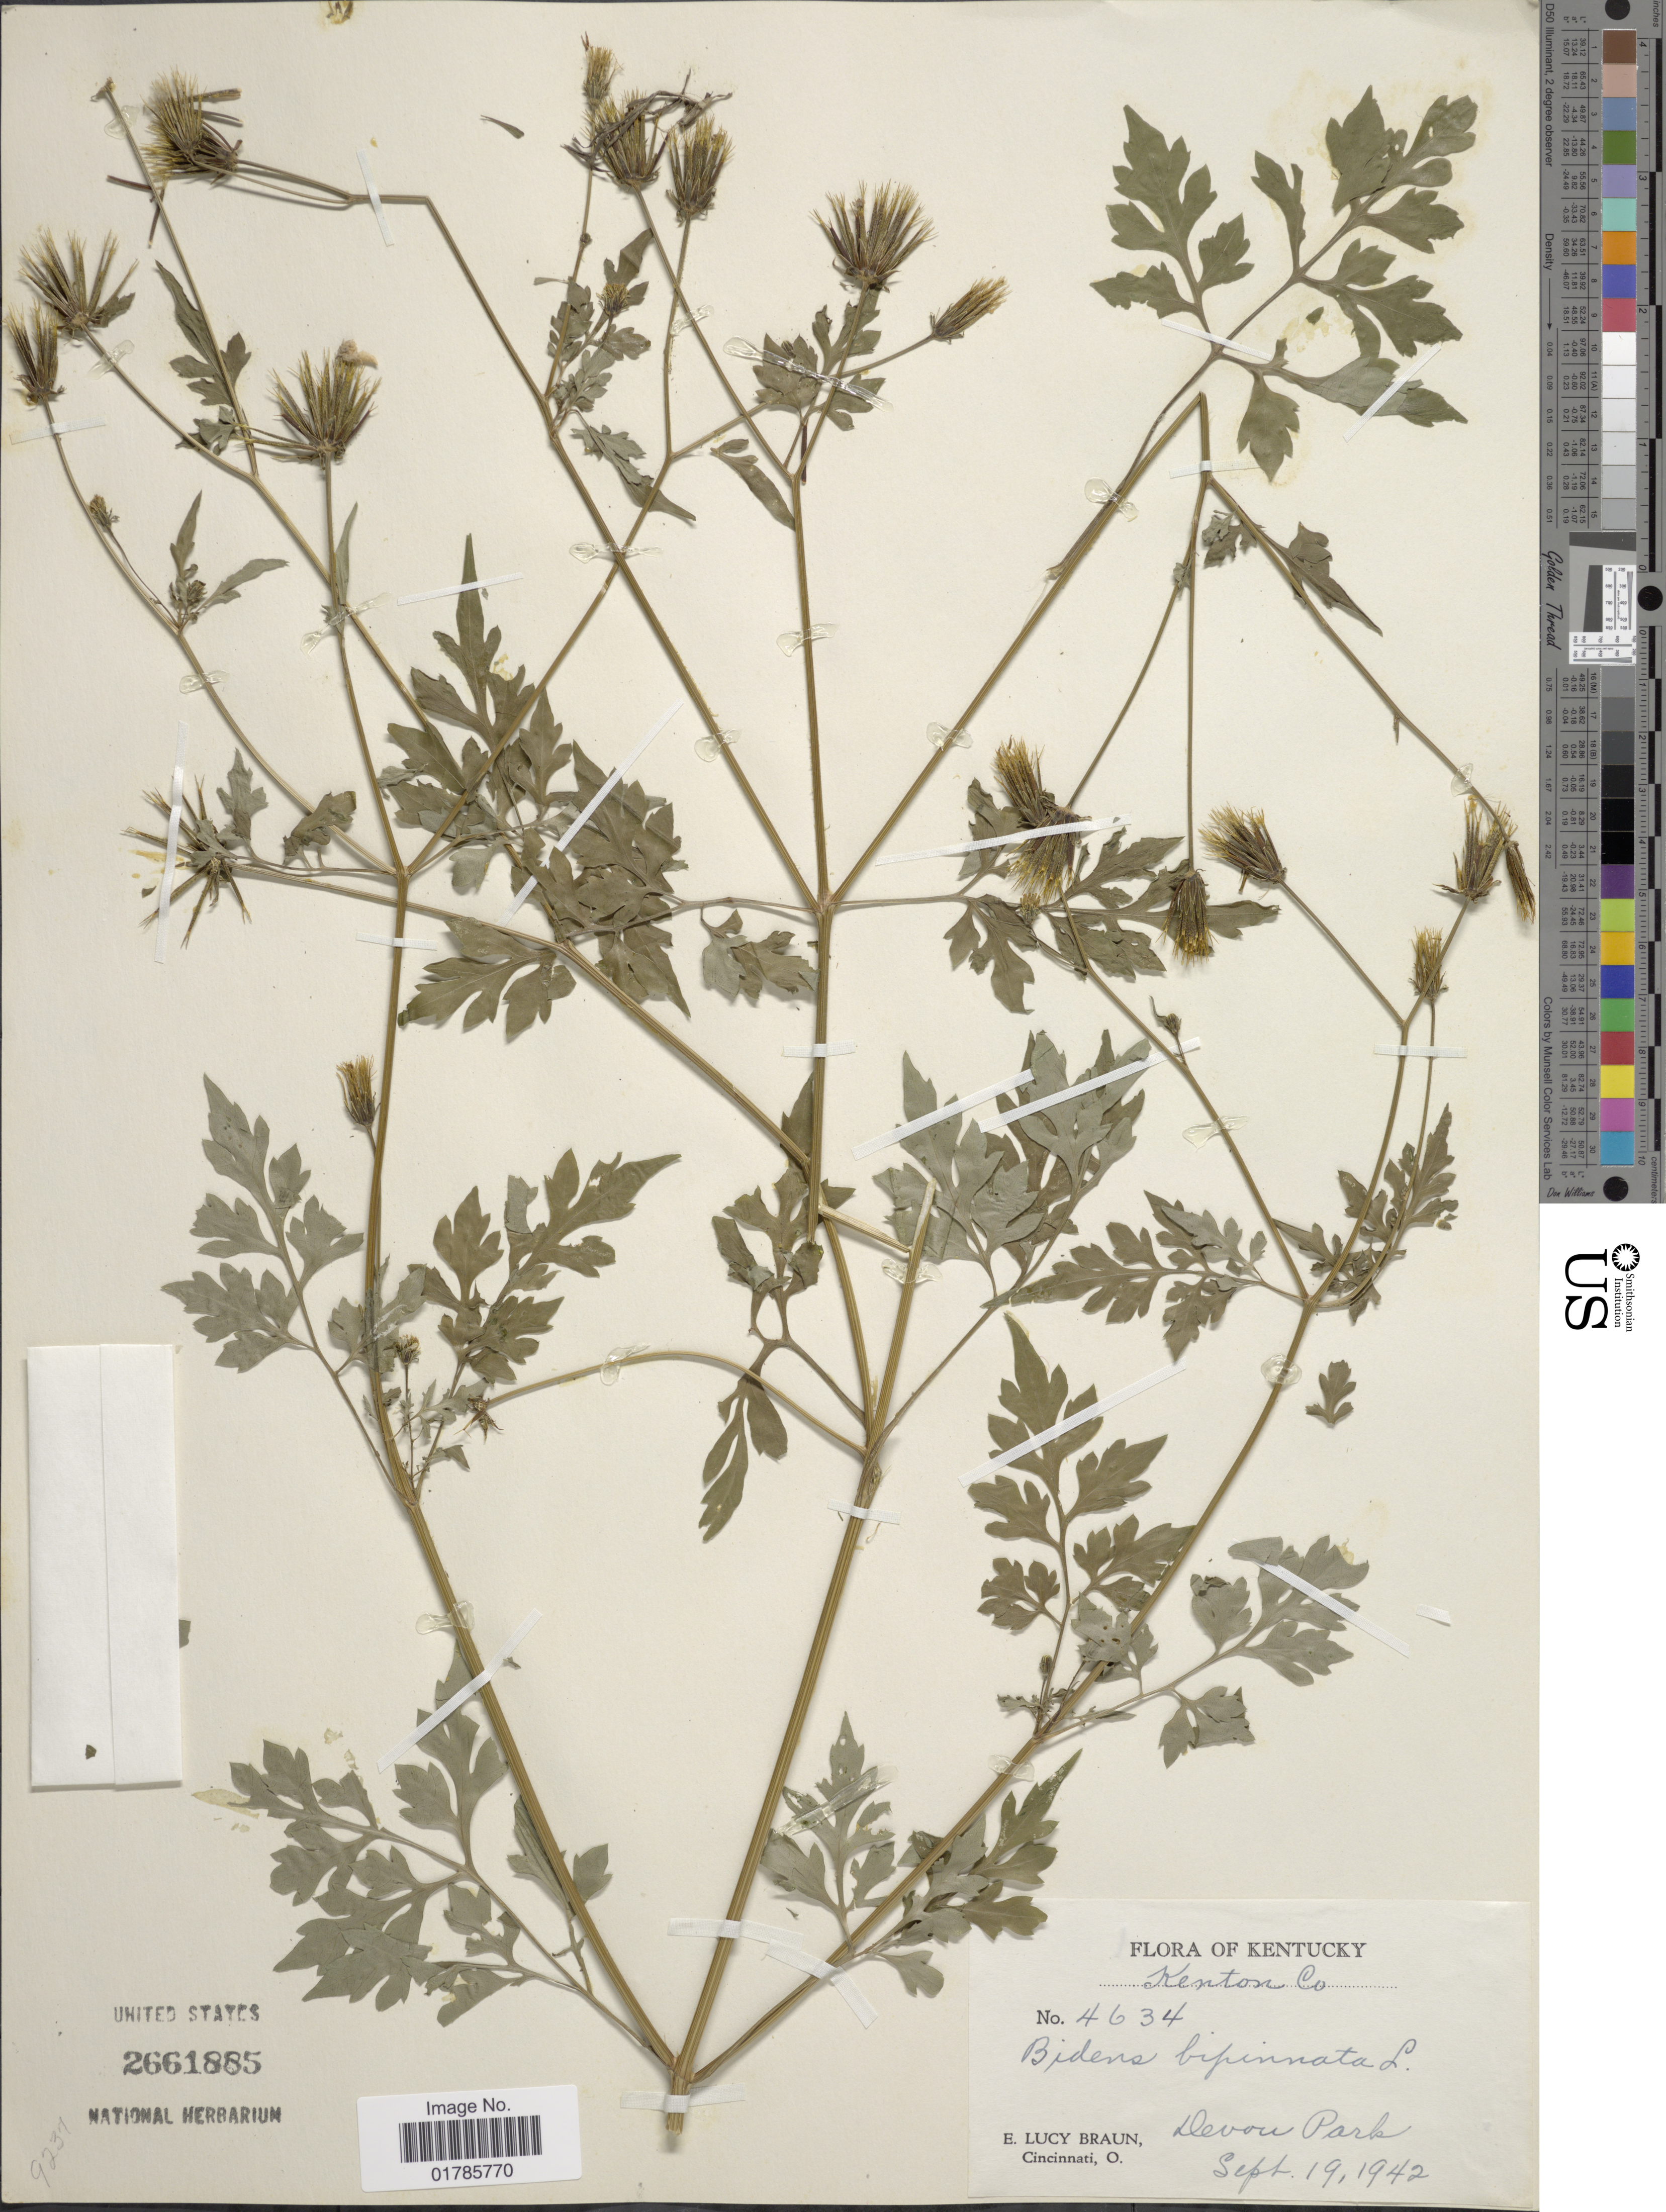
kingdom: Plantae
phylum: Tracheophyta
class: Magnoliopsida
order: Asterales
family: Asteraceae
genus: Bidens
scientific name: Bidens bipinnata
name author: L.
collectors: E. L. Braun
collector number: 4634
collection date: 1942-09-19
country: United States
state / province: Kentucky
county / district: Kenton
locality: Devou Park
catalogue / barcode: US 2661885